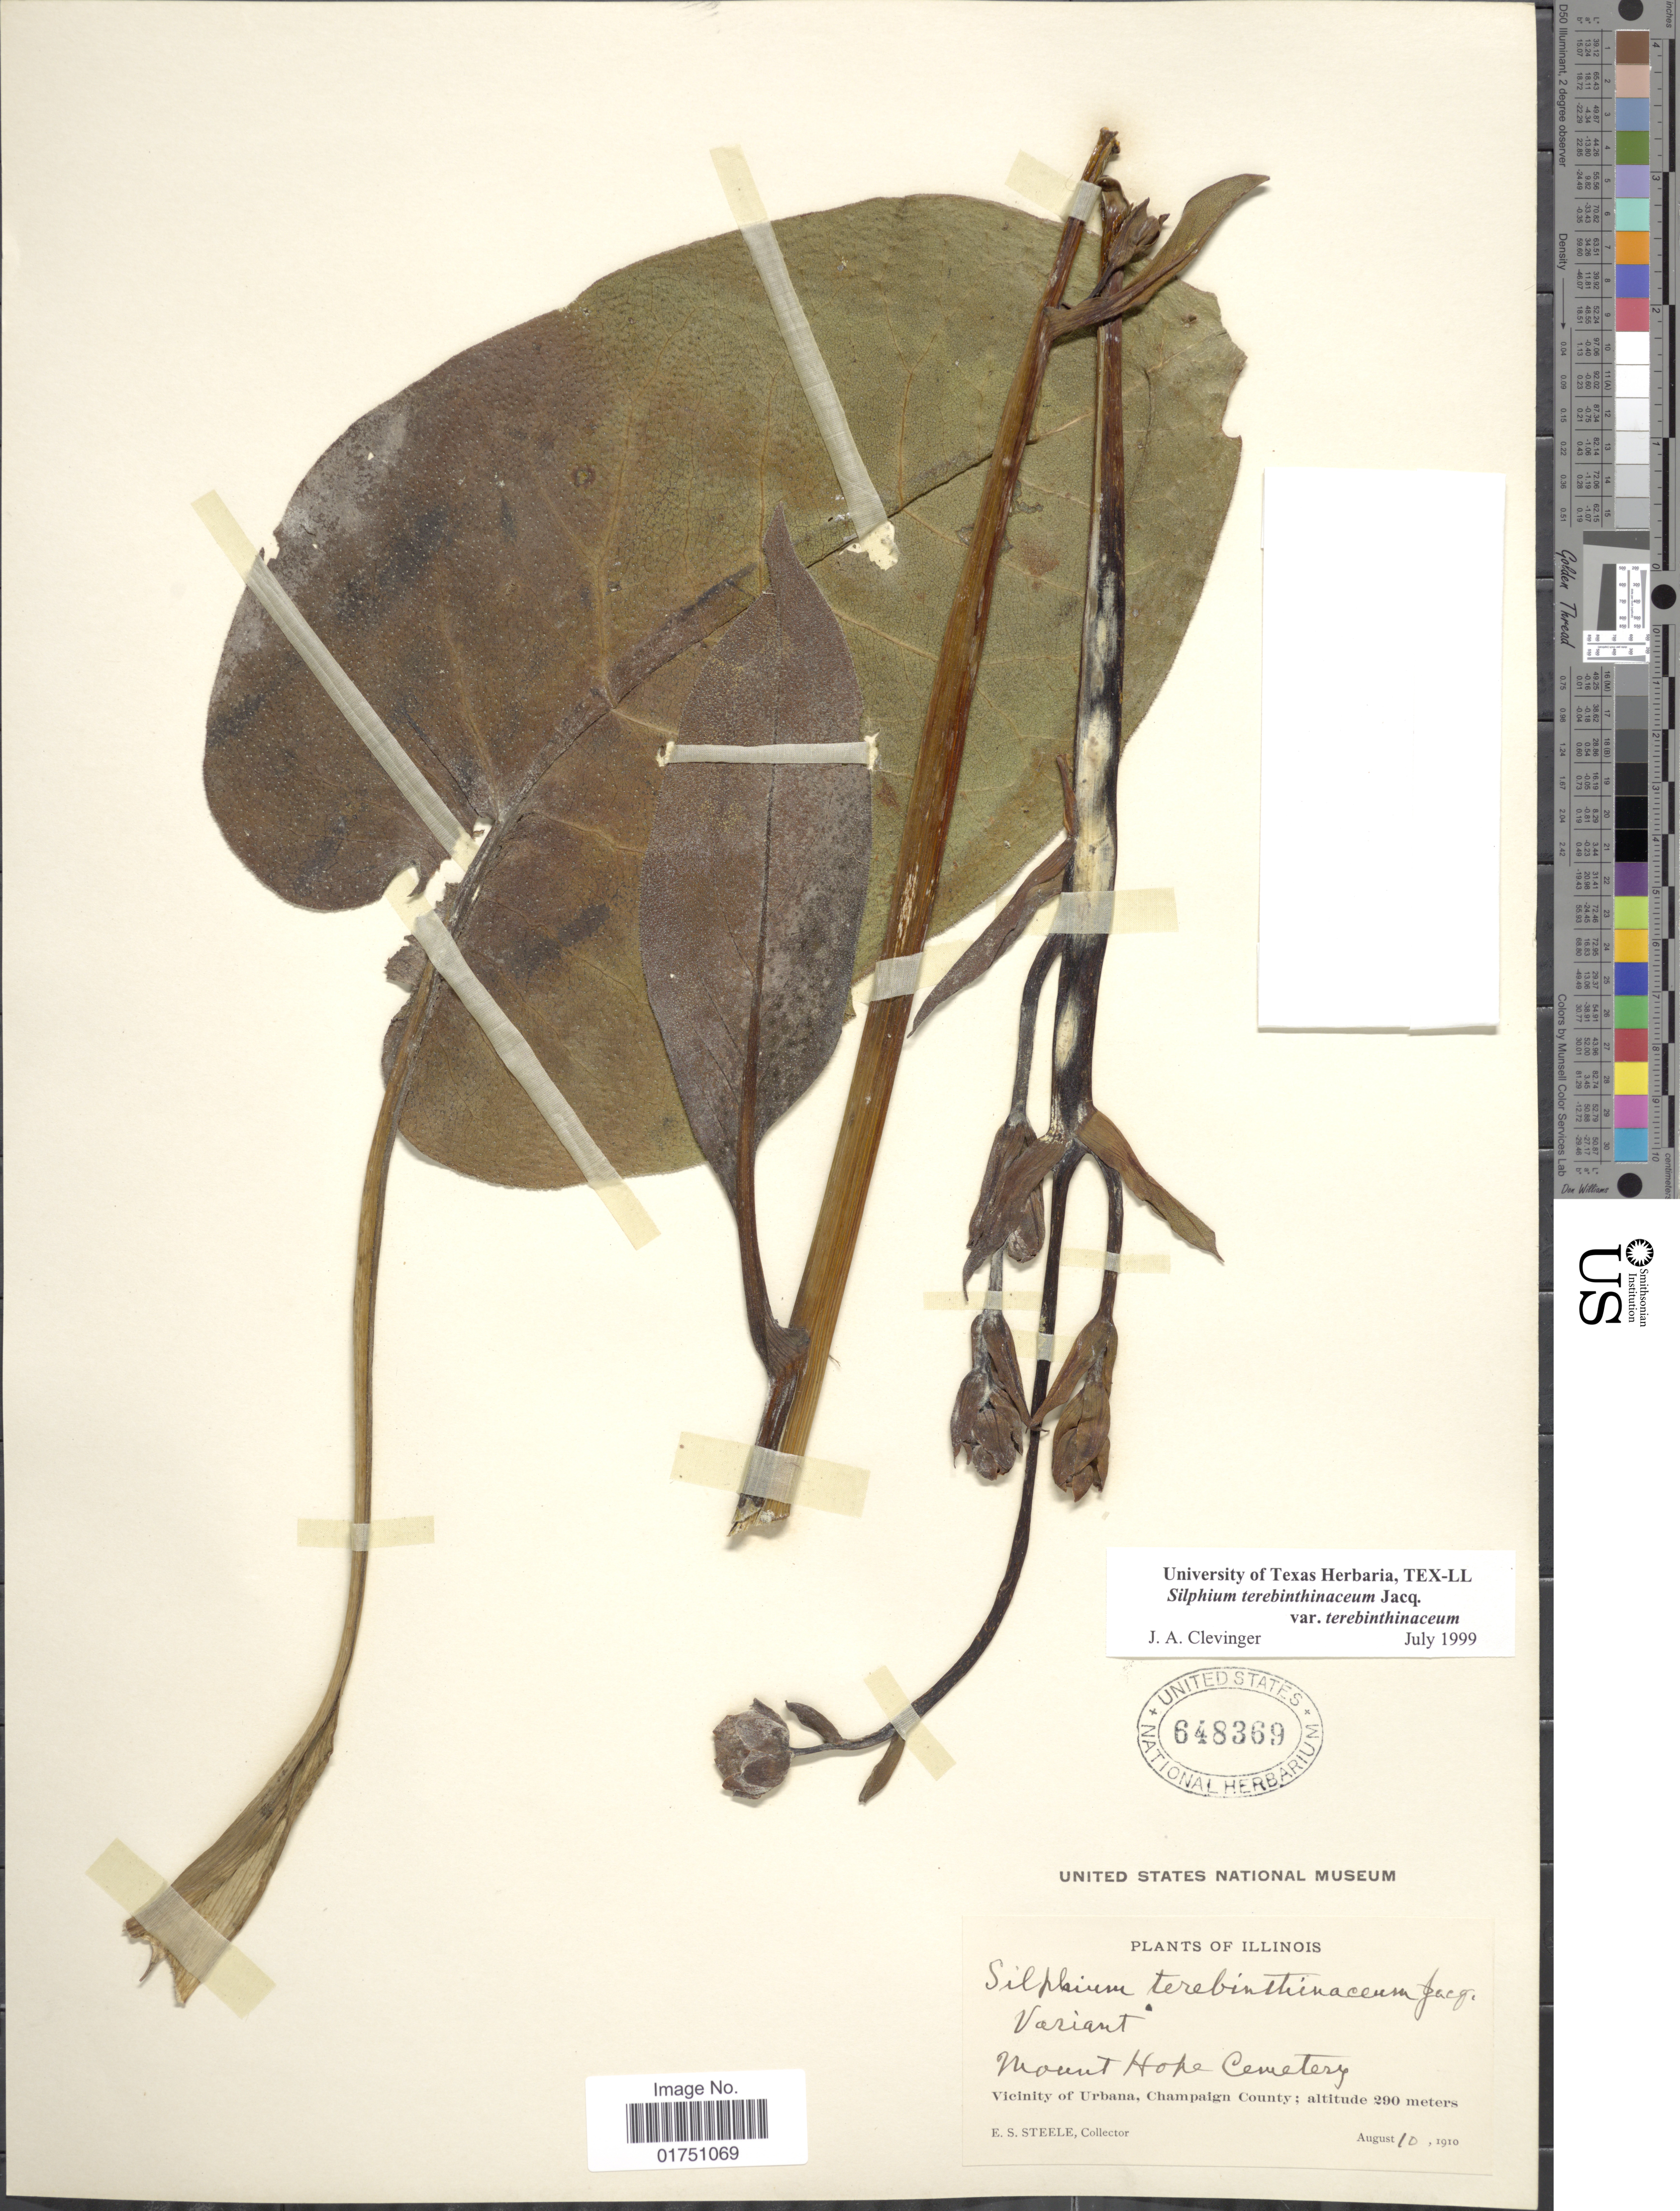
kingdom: Plantae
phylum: Tracheophyta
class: Magnoliopsida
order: Asterales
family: Asteraceae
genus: Silphium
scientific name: Silphium terebinthinaceum var. terebinthinaceum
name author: Jacq.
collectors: E. Steele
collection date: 1910-08-10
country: United States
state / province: Illinois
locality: Mount Hope Cemetery. Vicinity of Urbana, Champaign County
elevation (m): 290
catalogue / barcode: US 648369